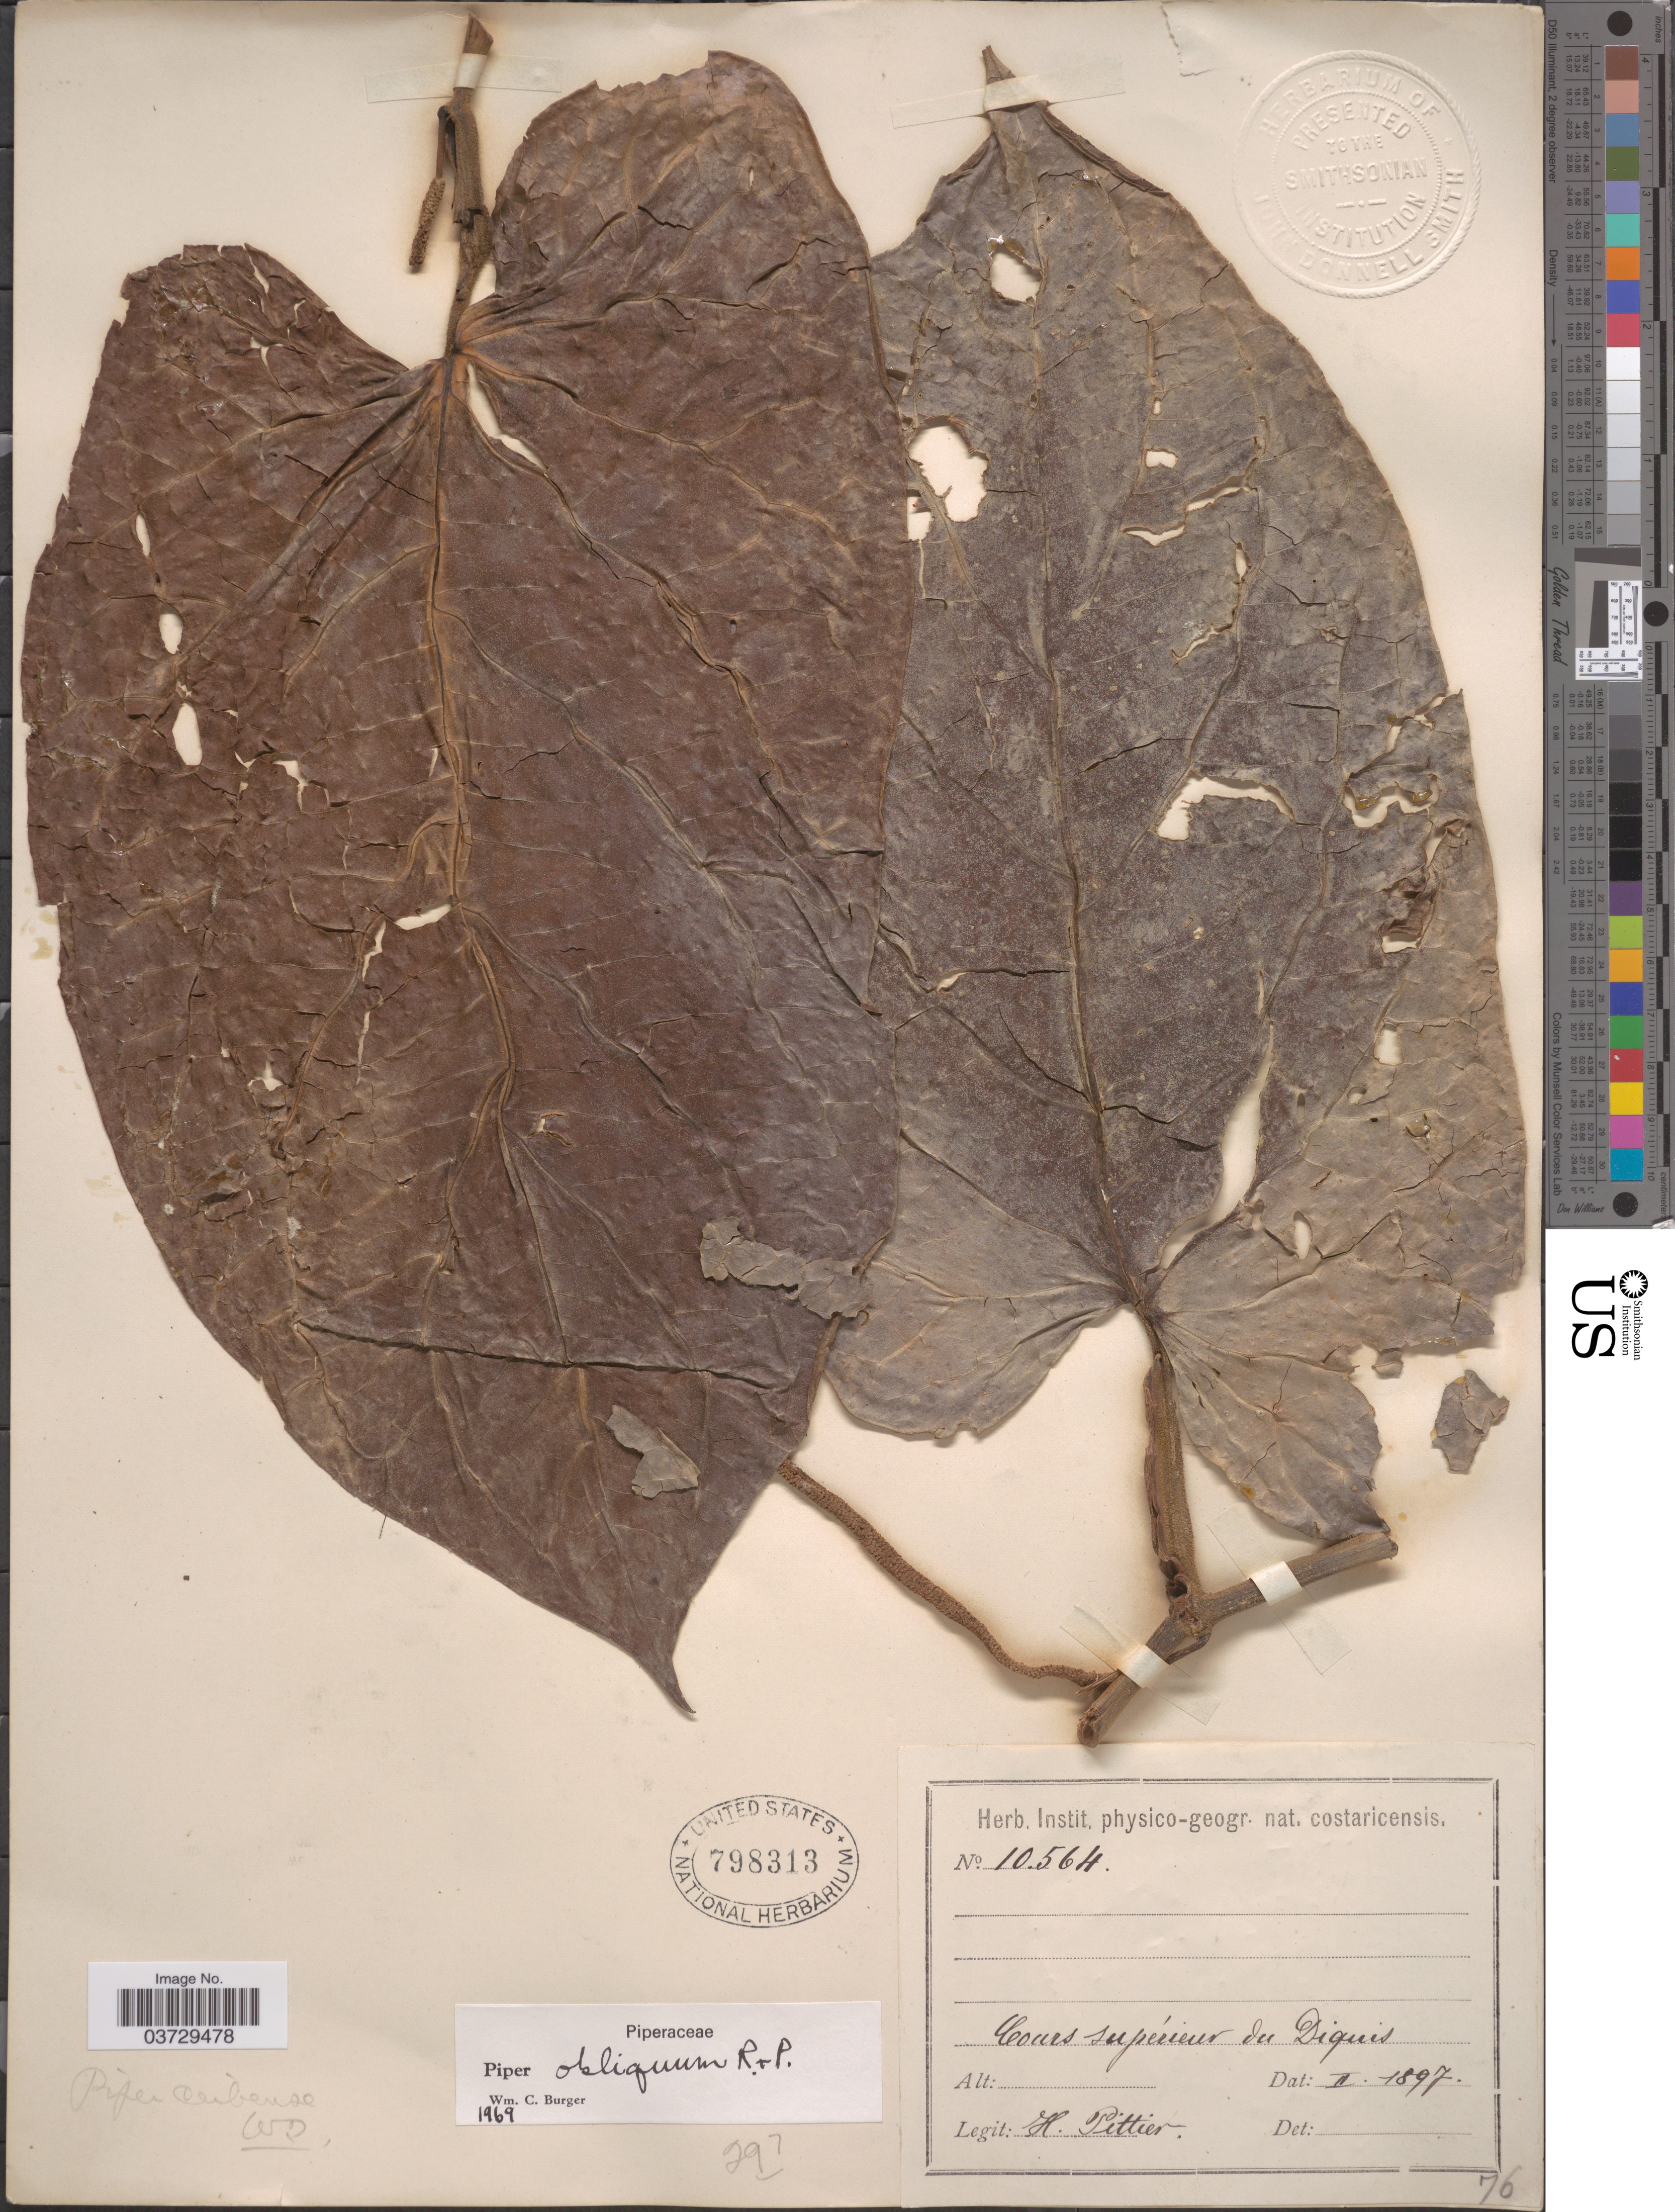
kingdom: Plantae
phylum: Tracheophyta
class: Magnoliopsida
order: Piperales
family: Piperaceae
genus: Piper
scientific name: Piper obliquum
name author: Ruiz & Pav.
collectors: H. F. Pittier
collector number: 10564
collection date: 1897-02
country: Costa Rica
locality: Cours supérieur du Diquis.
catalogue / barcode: US 798313